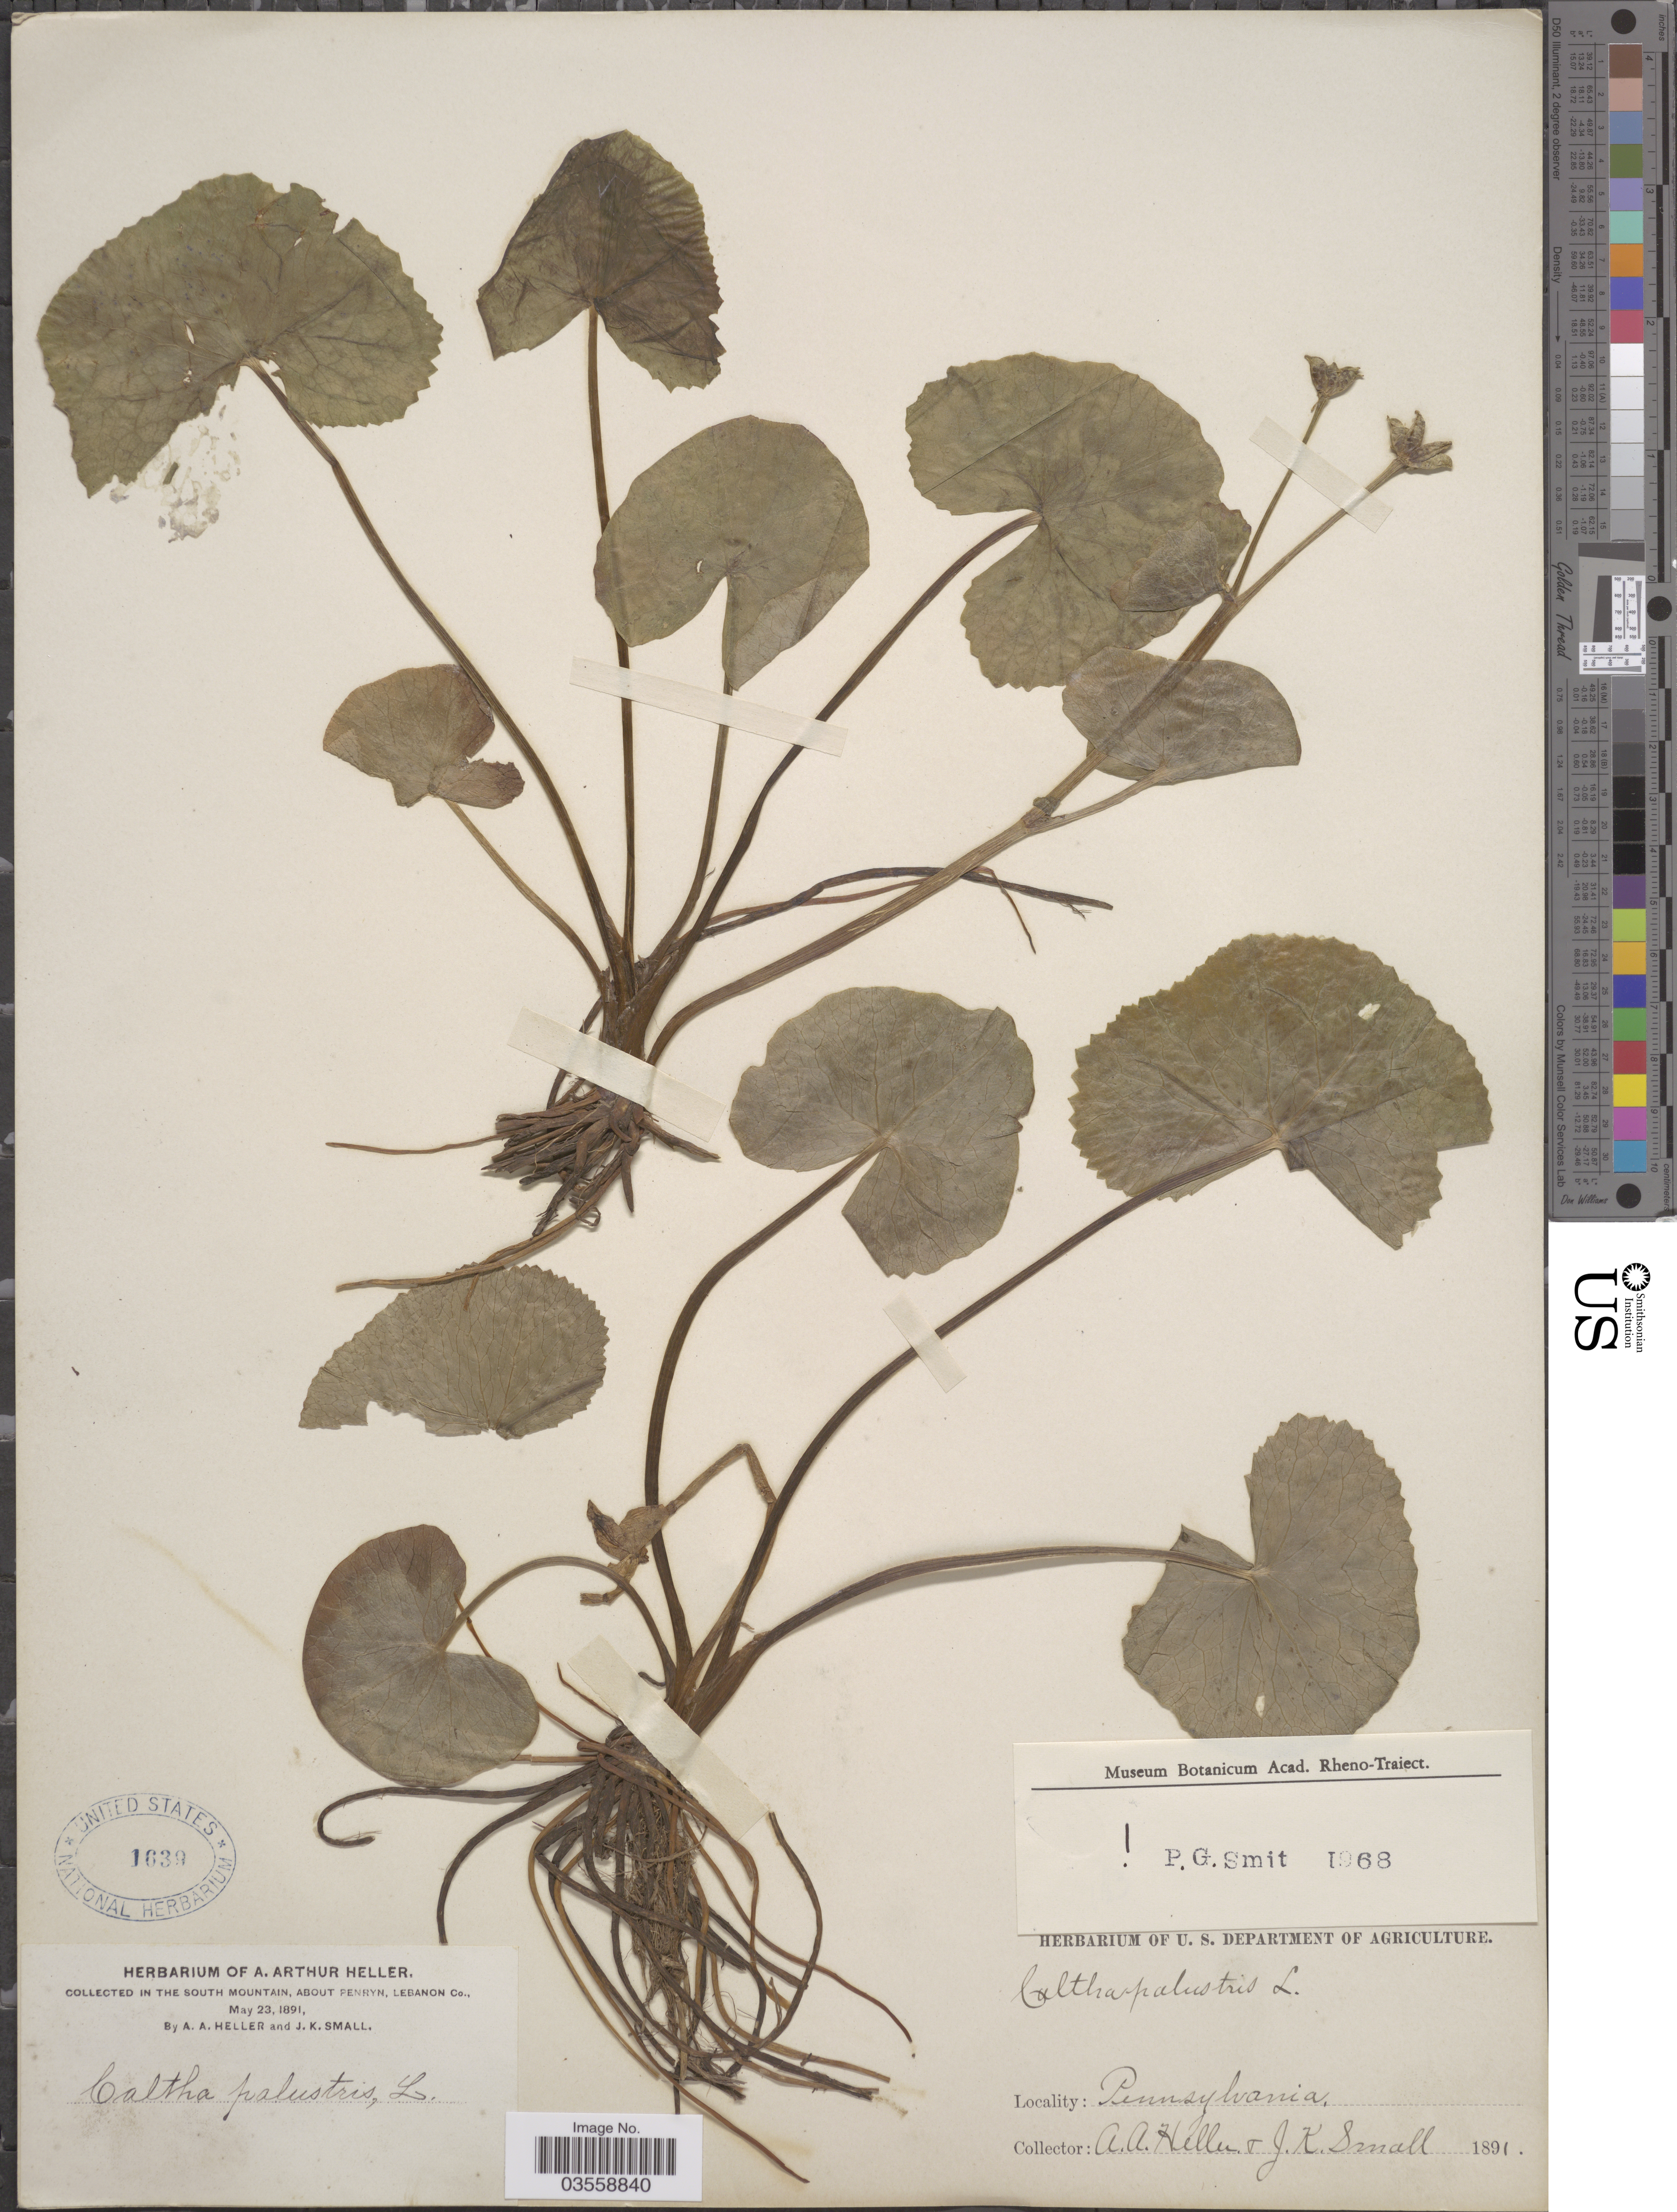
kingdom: Plantae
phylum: Tracheophyta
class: Magnoliopsida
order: Ranunculales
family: Ranunculaceae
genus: Caltha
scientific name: Caltha palustris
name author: L.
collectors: A. A. Heller & J. K. Small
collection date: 1891-05-23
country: United States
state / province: Pennsylvania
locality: South Mountain, about Penryn, Lebanon Co.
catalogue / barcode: US 1639